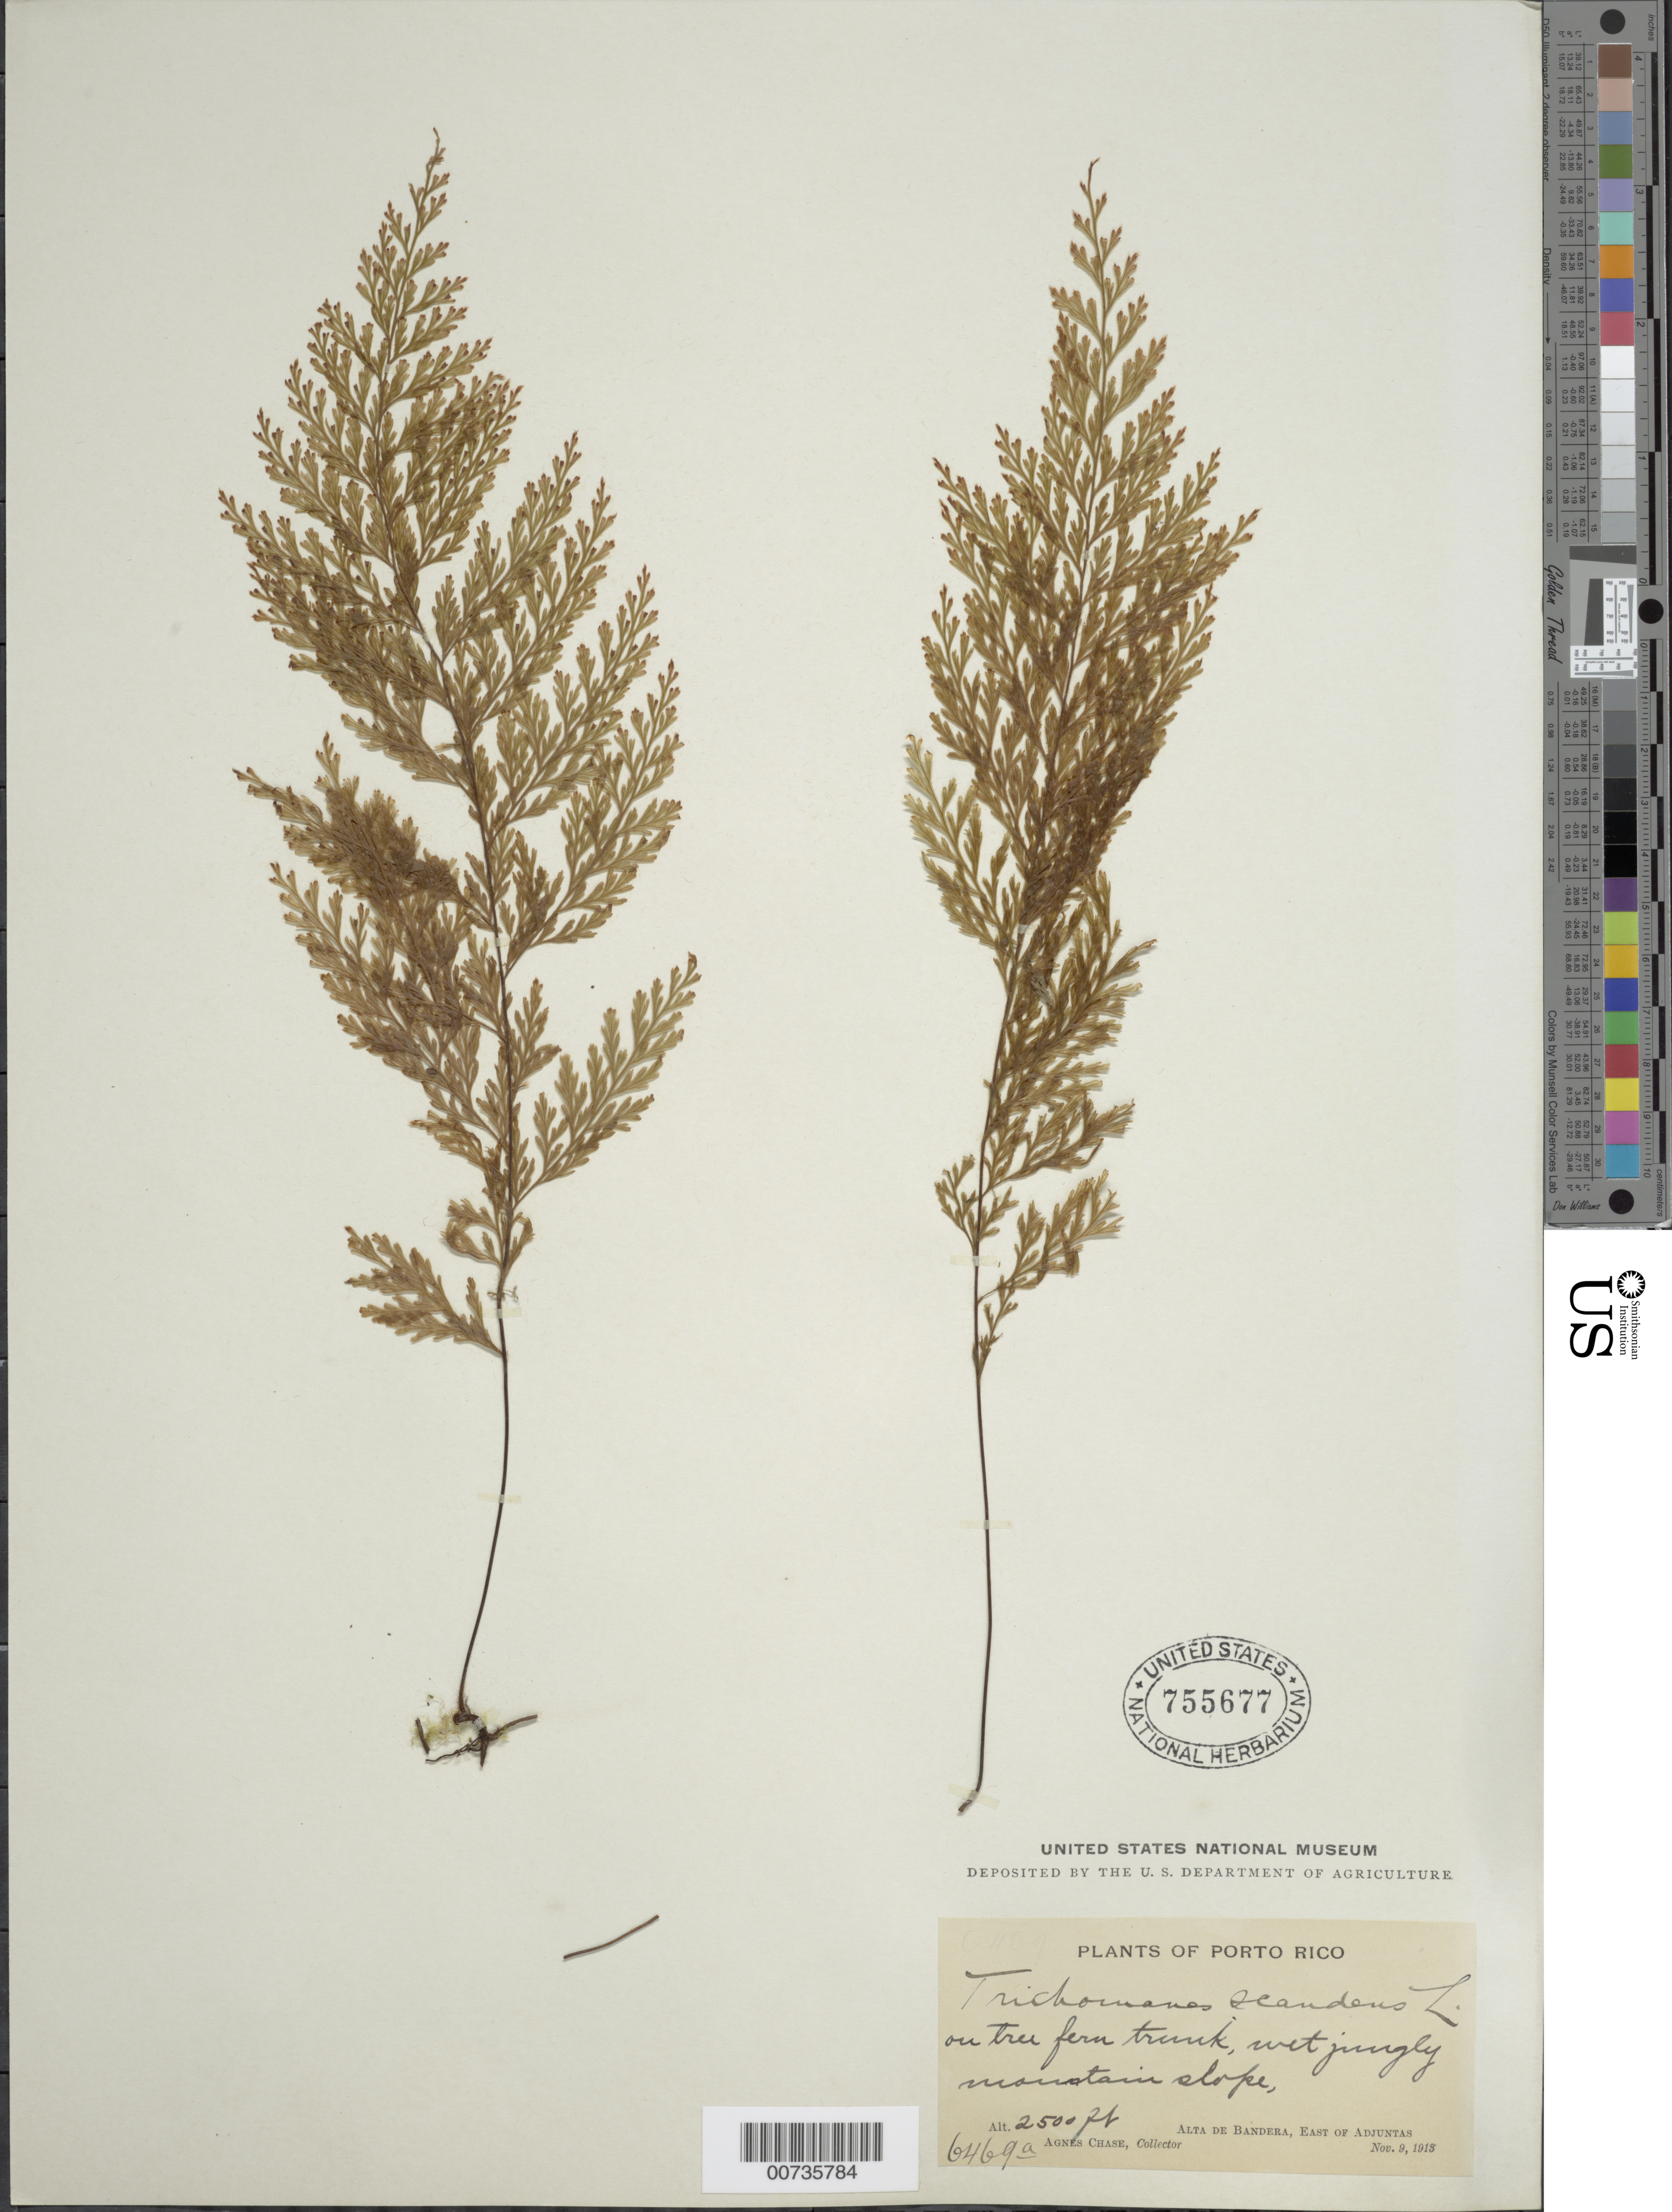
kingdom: Plantae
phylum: Tracheophyta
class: Polypodiopsida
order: Hymenophyllales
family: Hymenophyllaceae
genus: Trichomanes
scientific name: Trichomanes scandens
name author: L.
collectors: A. Chase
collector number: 6469a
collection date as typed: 09 Nov 1913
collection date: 1913-11-09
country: Puerto Rico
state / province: Adjuntas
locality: Alta de Bandera, E of Adjuntas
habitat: On tree fern trunk, wet jungly mountain slope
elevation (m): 700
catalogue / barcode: US 755677